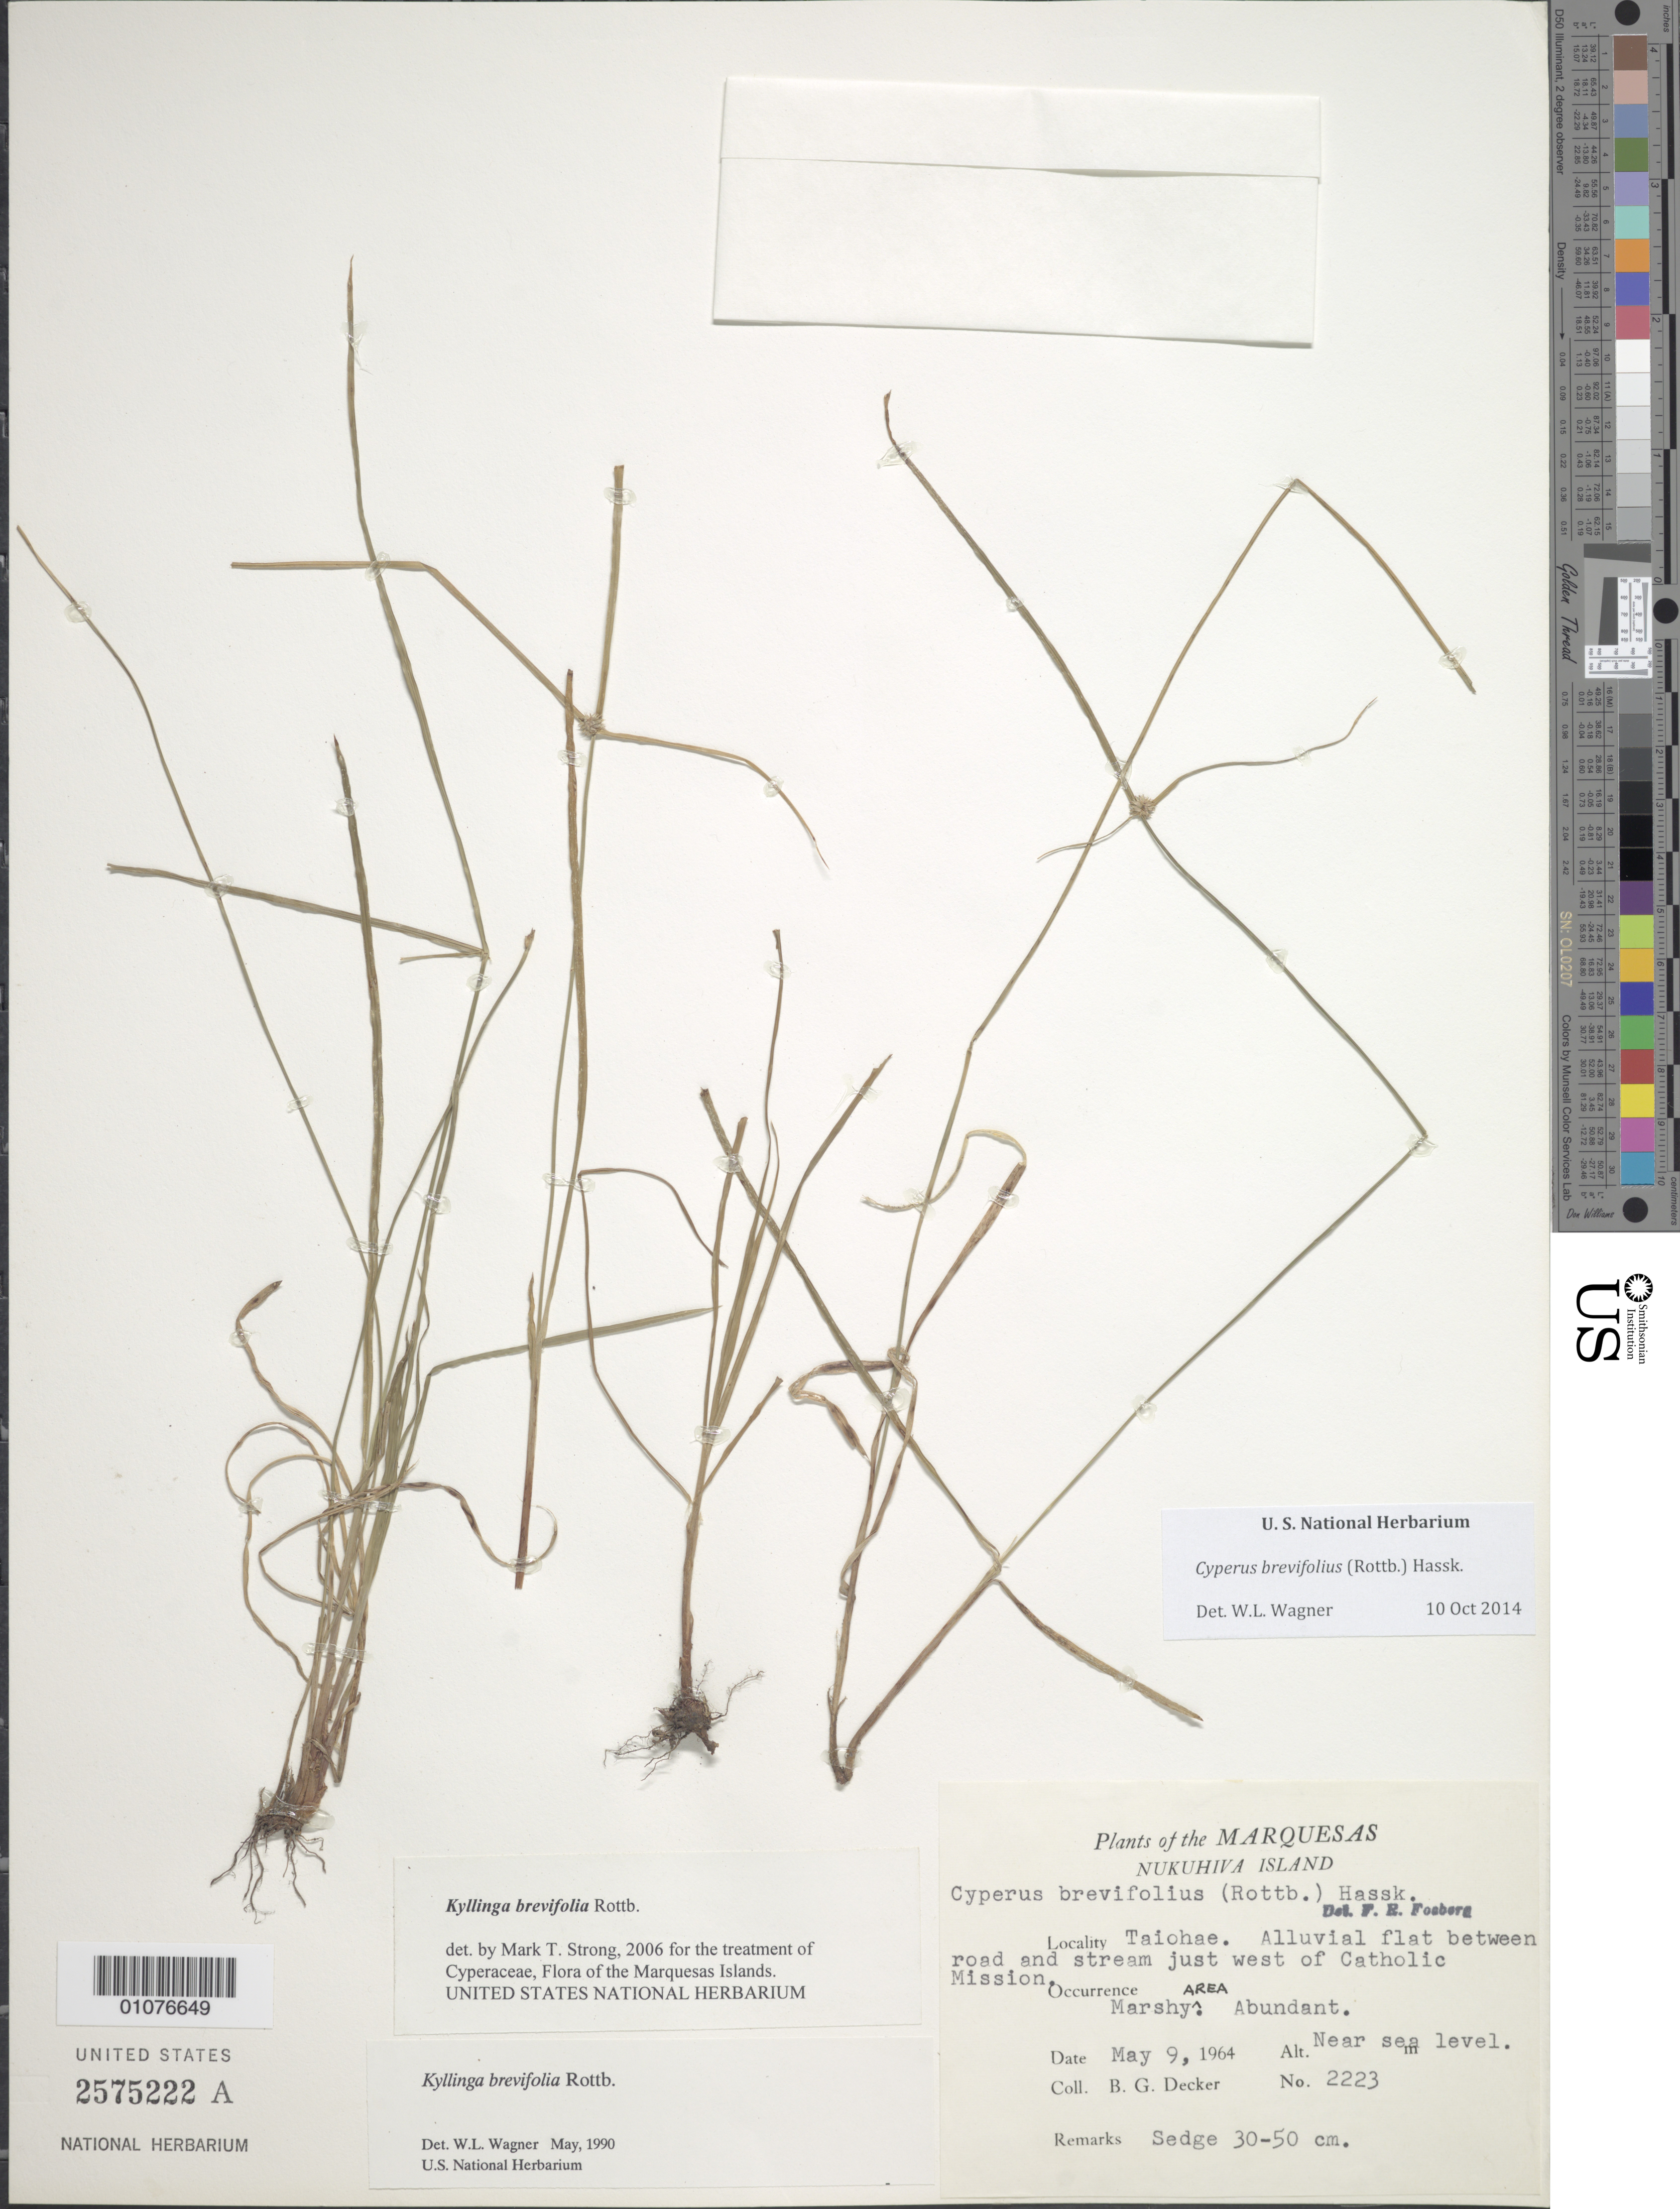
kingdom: Plantae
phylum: Tracheophyta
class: Liliopsida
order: Poales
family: Cyperaceae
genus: Cyperus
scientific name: Cyperus brevifolius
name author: (Rottb.) Hassk.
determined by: Lorence, David H., (PTBG), National Tropical Botanical Garden (UNITED STATES)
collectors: B. G. Decker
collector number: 2223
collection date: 1964-05-09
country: French Polynesia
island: Nuku Hiva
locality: Taiohae, alluvial flat between road and stream W of Catholic Mission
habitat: Marshy area near sea level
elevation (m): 0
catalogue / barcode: US 2575222A